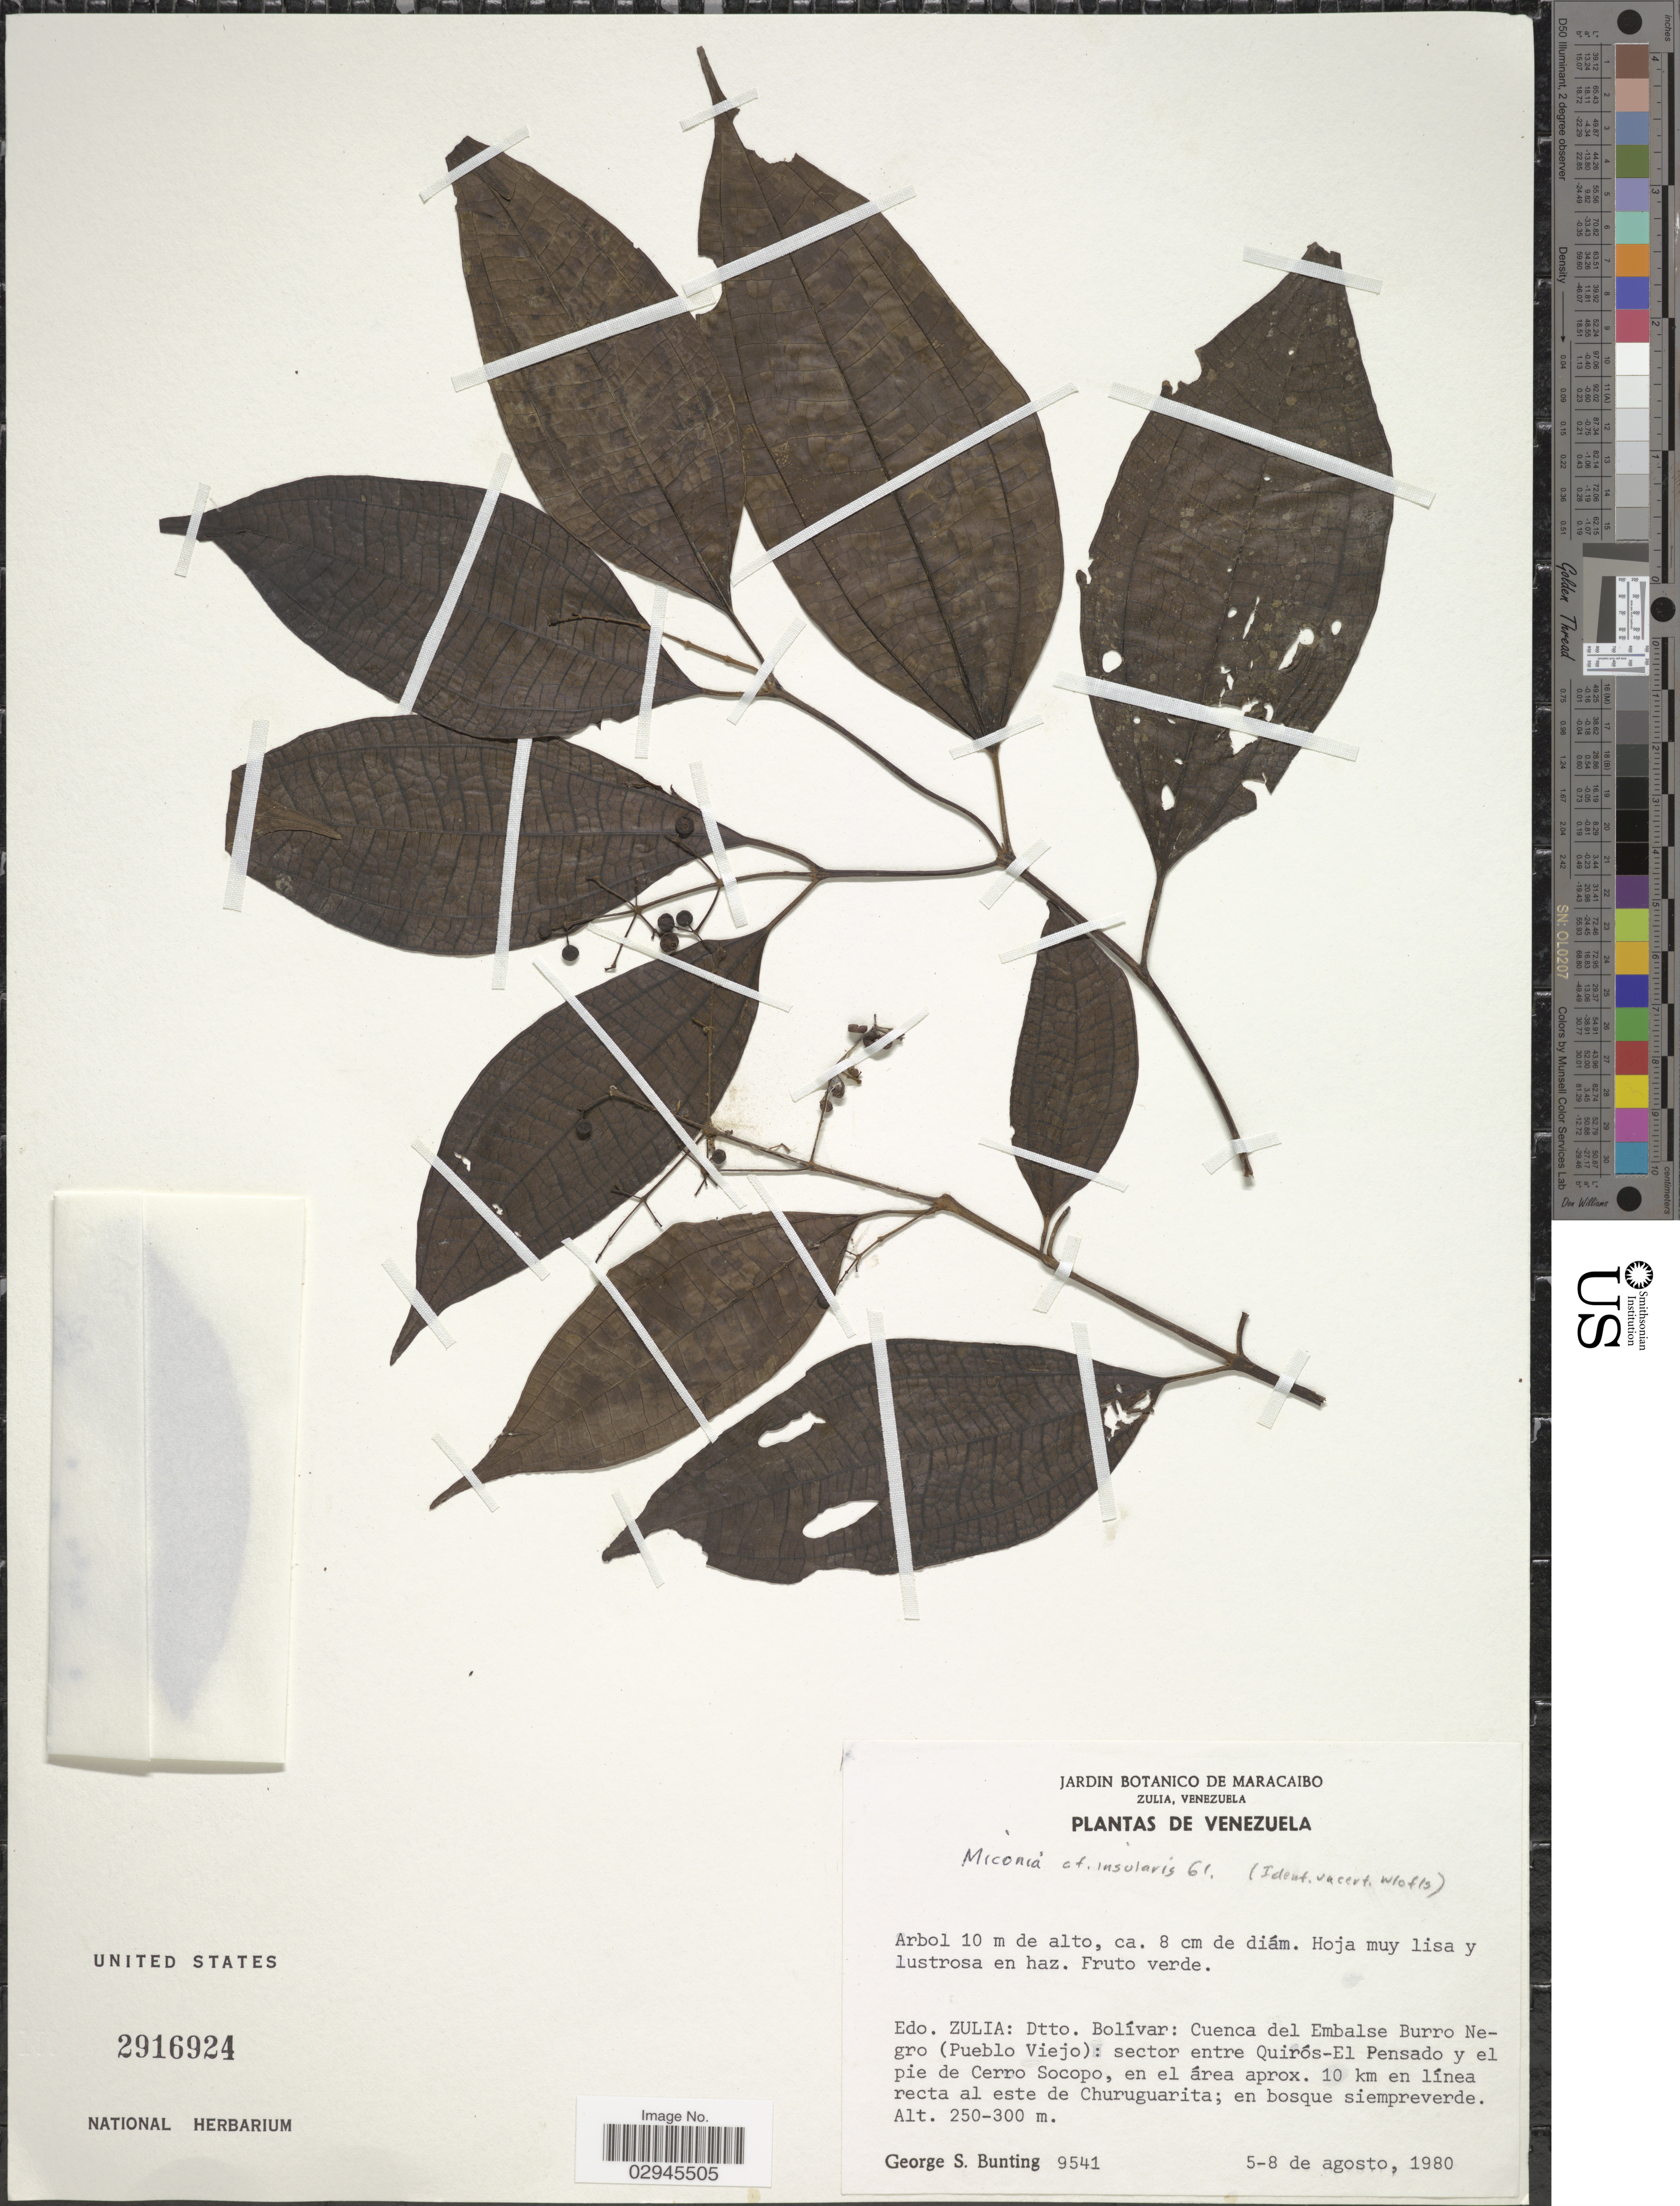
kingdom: Plantae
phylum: Tracheophyta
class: Magnoliopsida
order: Myrtales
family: Melastomataceae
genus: Miconia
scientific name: Miconia sp.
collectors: G. S. Bunting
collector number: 9541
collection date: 1980-08-05/1980-08-08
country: Venezuela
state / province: Zulia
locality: Edo. Zulia: Dtto. Bolívar: Cuenca del Embalse Burro Negro (Pueblo Viejo): sector entre Quirós-El Pensado y el pie de Cerro Socopo, en el área aprox. 10 km en línea recta al este de Churuguarita.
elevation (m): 250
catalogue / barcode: US 2916924